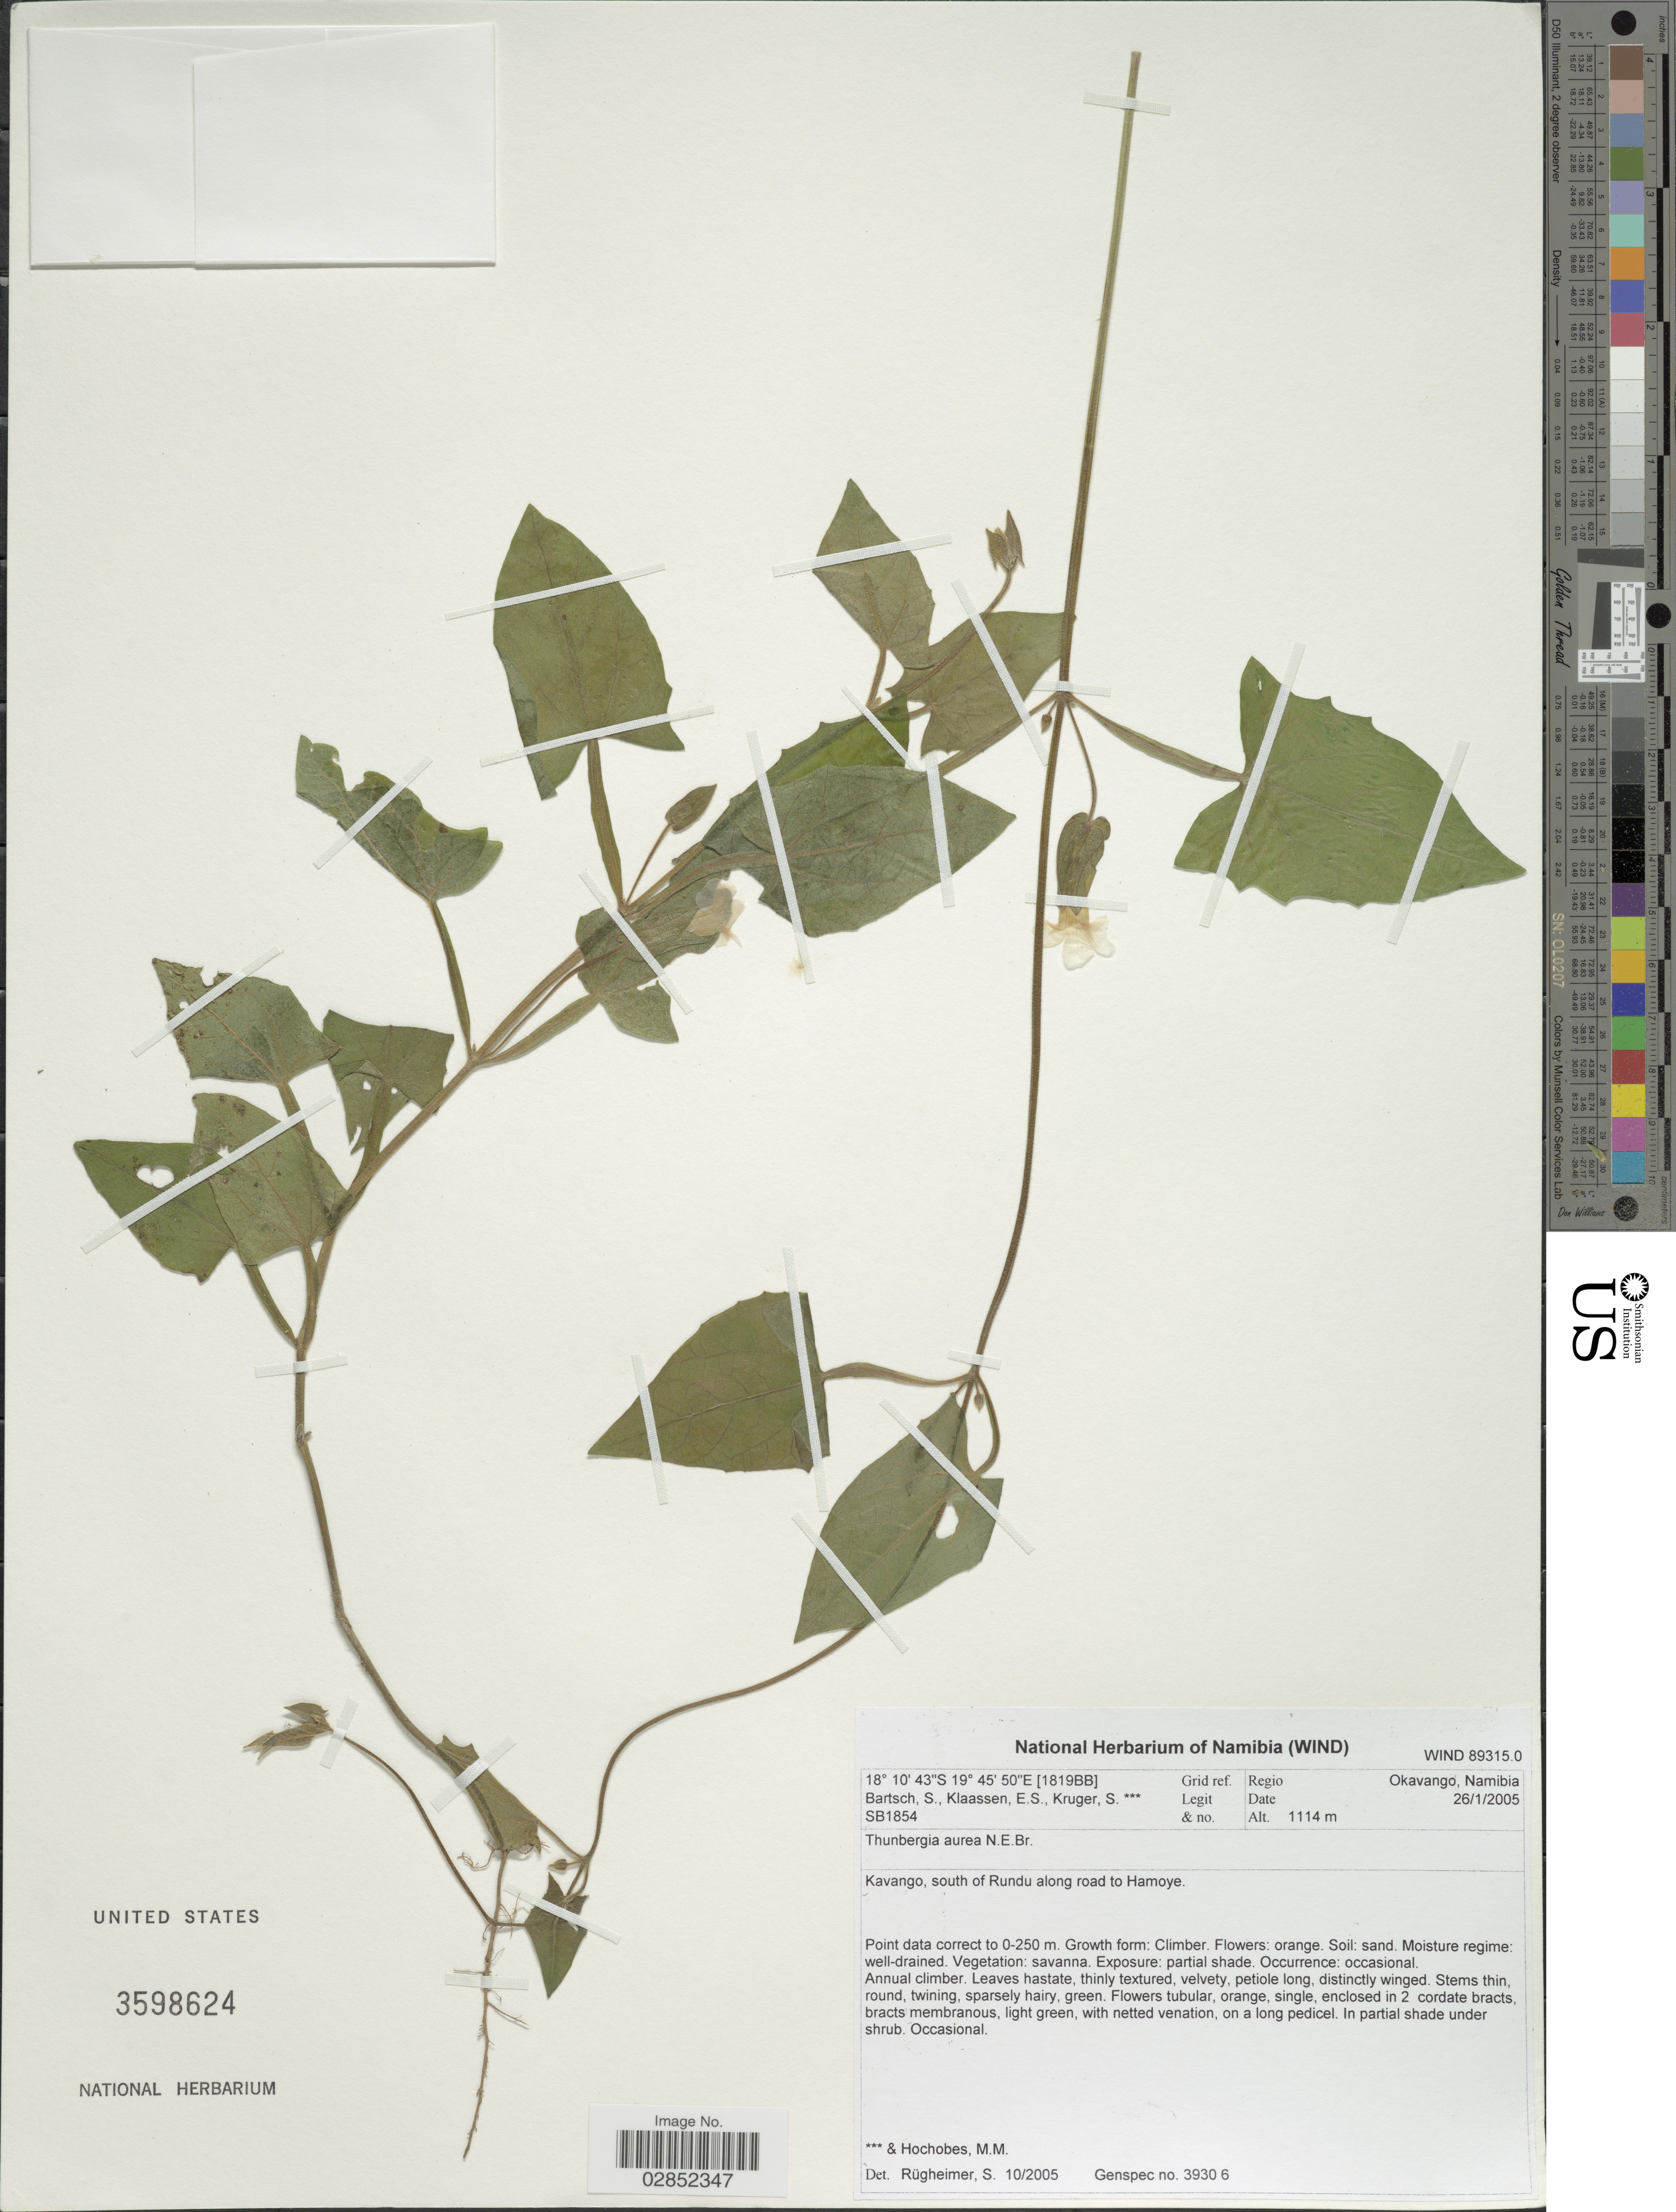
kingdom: Plantae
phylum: Tracheophyta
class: Magnoliopsida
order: Lamiales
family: Acanthaceae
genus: Thunbergia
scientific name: Thunbergia aurea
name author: N.E. Br.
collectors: S. Bartsch, E. S. Klaassen, S. Kruger & M. Hochobes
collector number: SB 1854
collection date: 2005-01-26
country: Namibia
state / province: Kavango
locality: Regio Okavango, Namibia, Kavango, south of Rundu along road to Hamoye, Grid ref. [1819BB]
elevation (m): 1114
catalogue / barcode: US 3598624